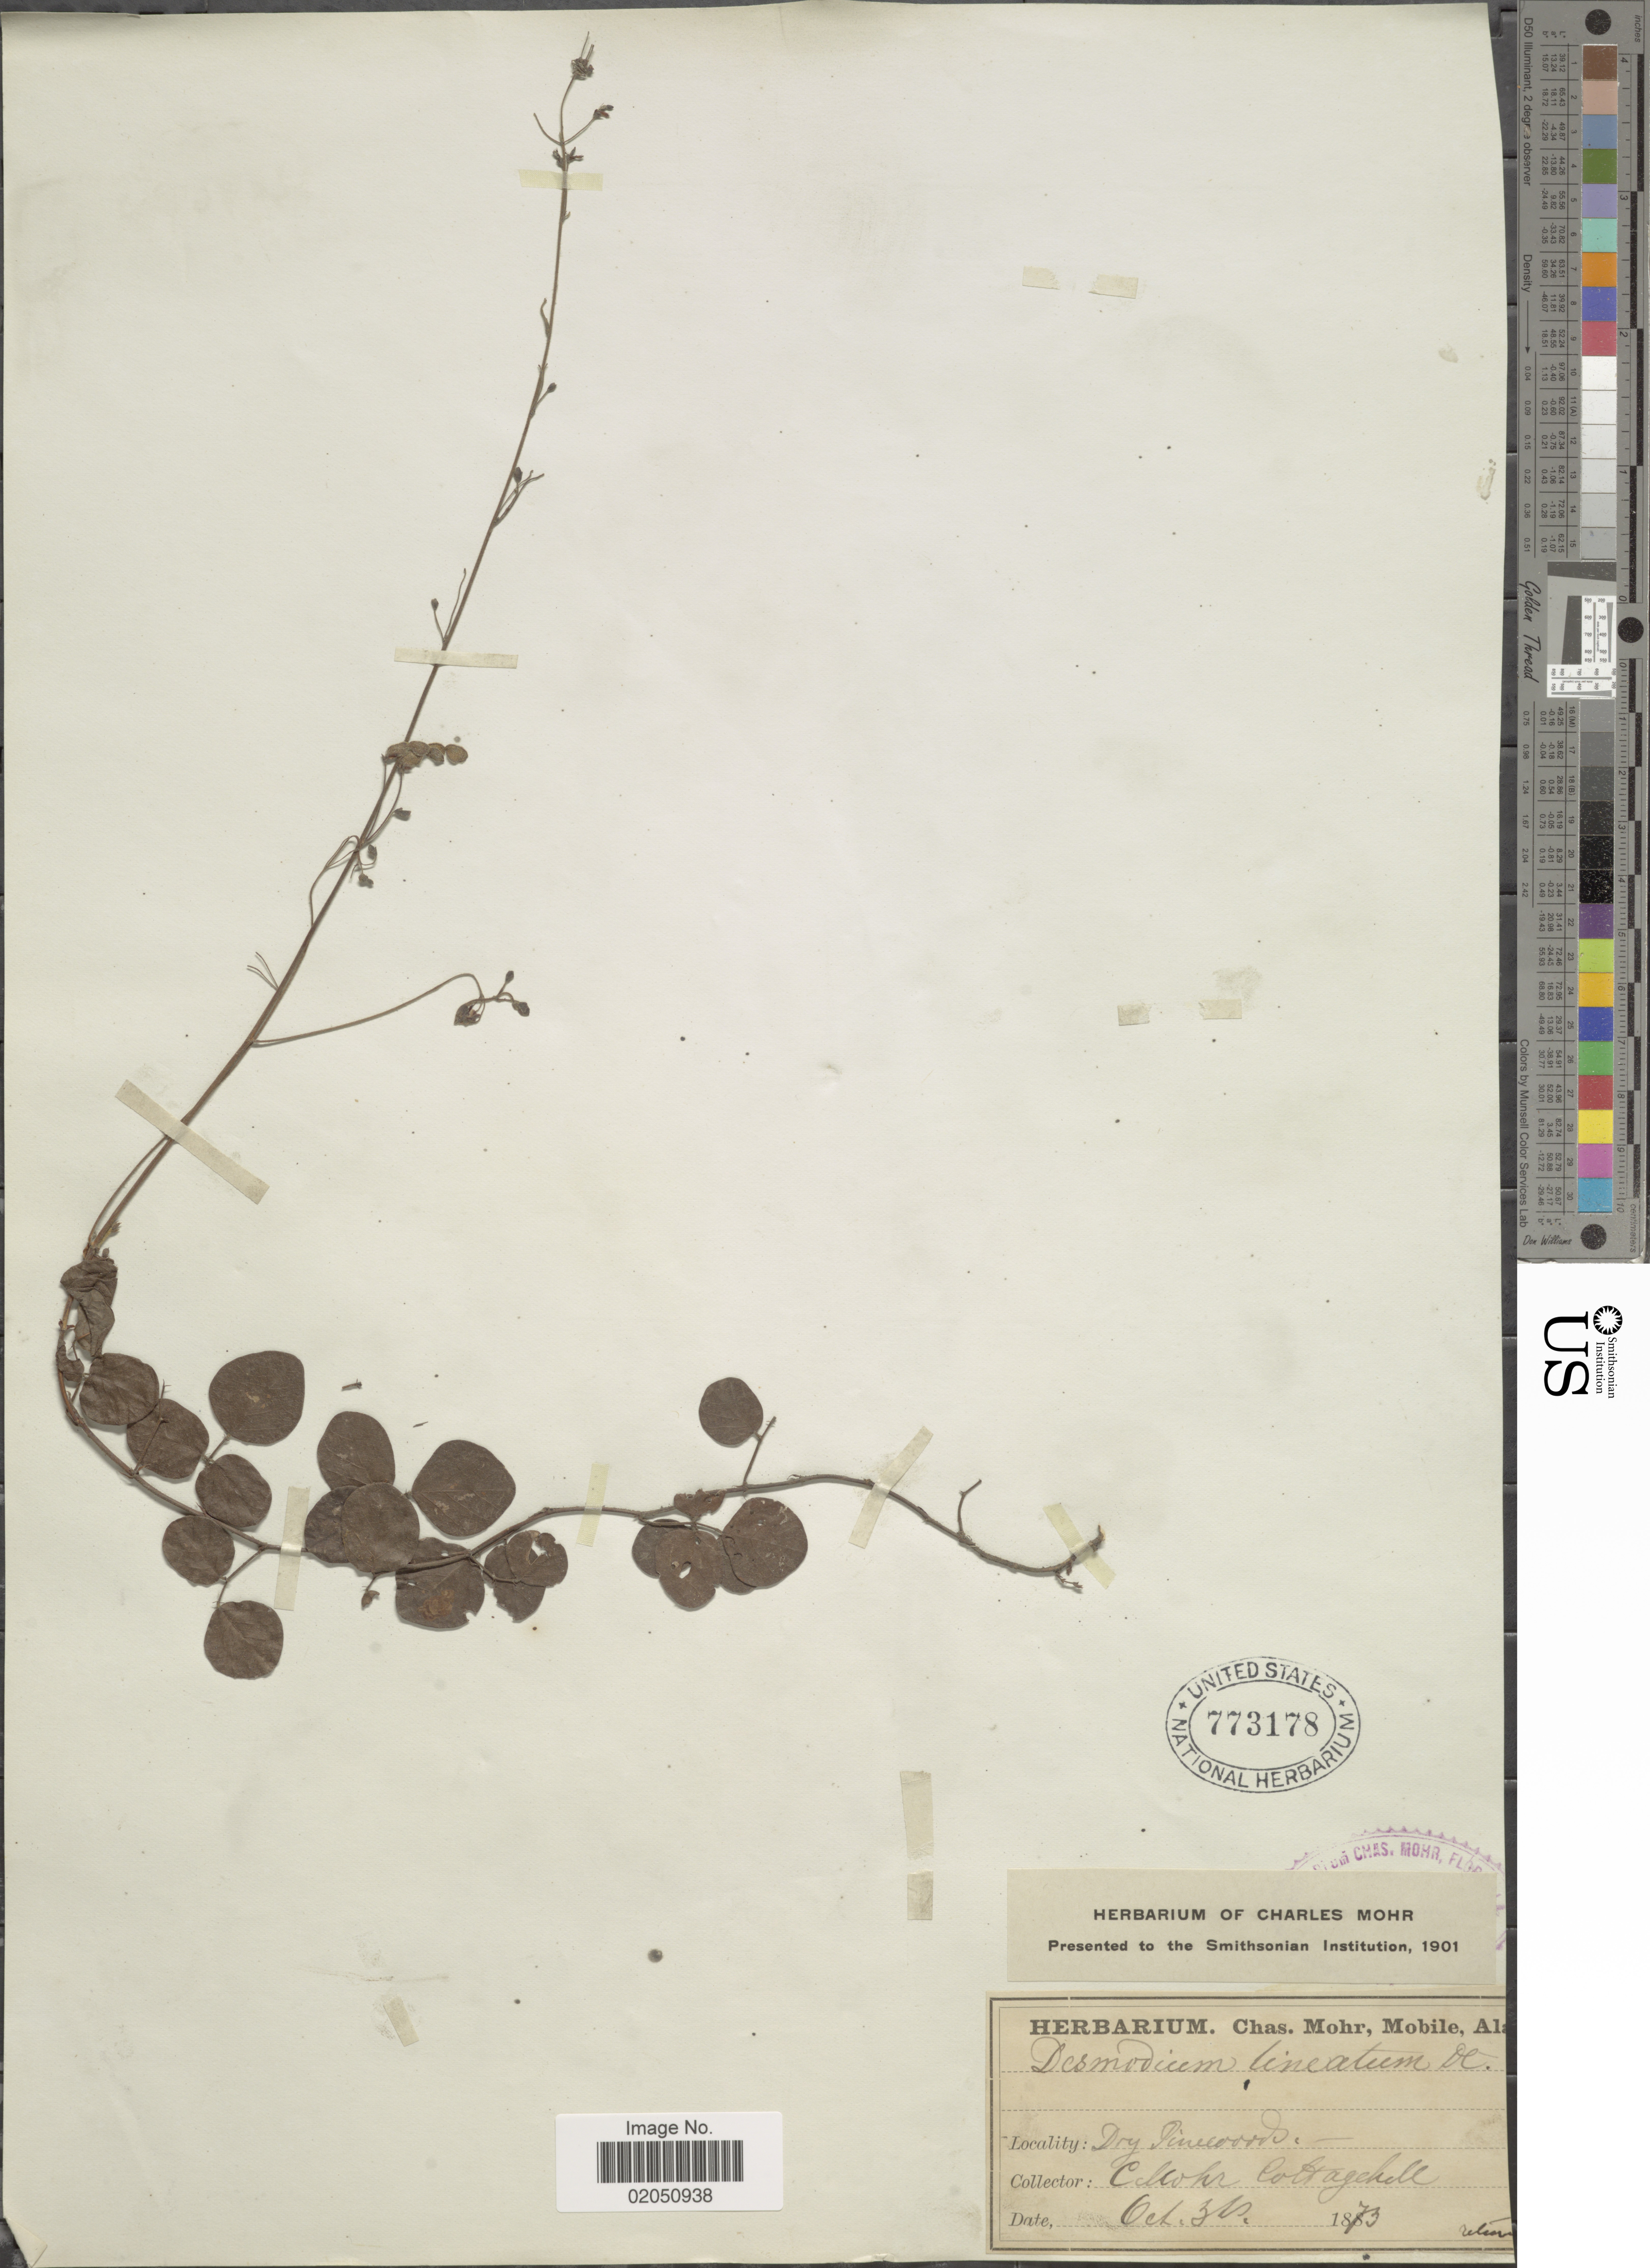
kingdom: Plantae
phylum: Tracheophyta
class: Magnoliopsida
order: Fabales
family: Fabaceae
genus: Desmodium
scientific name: Desmodium lineatum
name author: DC.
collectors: C. T. Mohr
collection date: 1873-10-03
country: United States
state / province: Alabama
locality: Dry pinewoods, Cottagehill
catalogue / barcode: US 773178